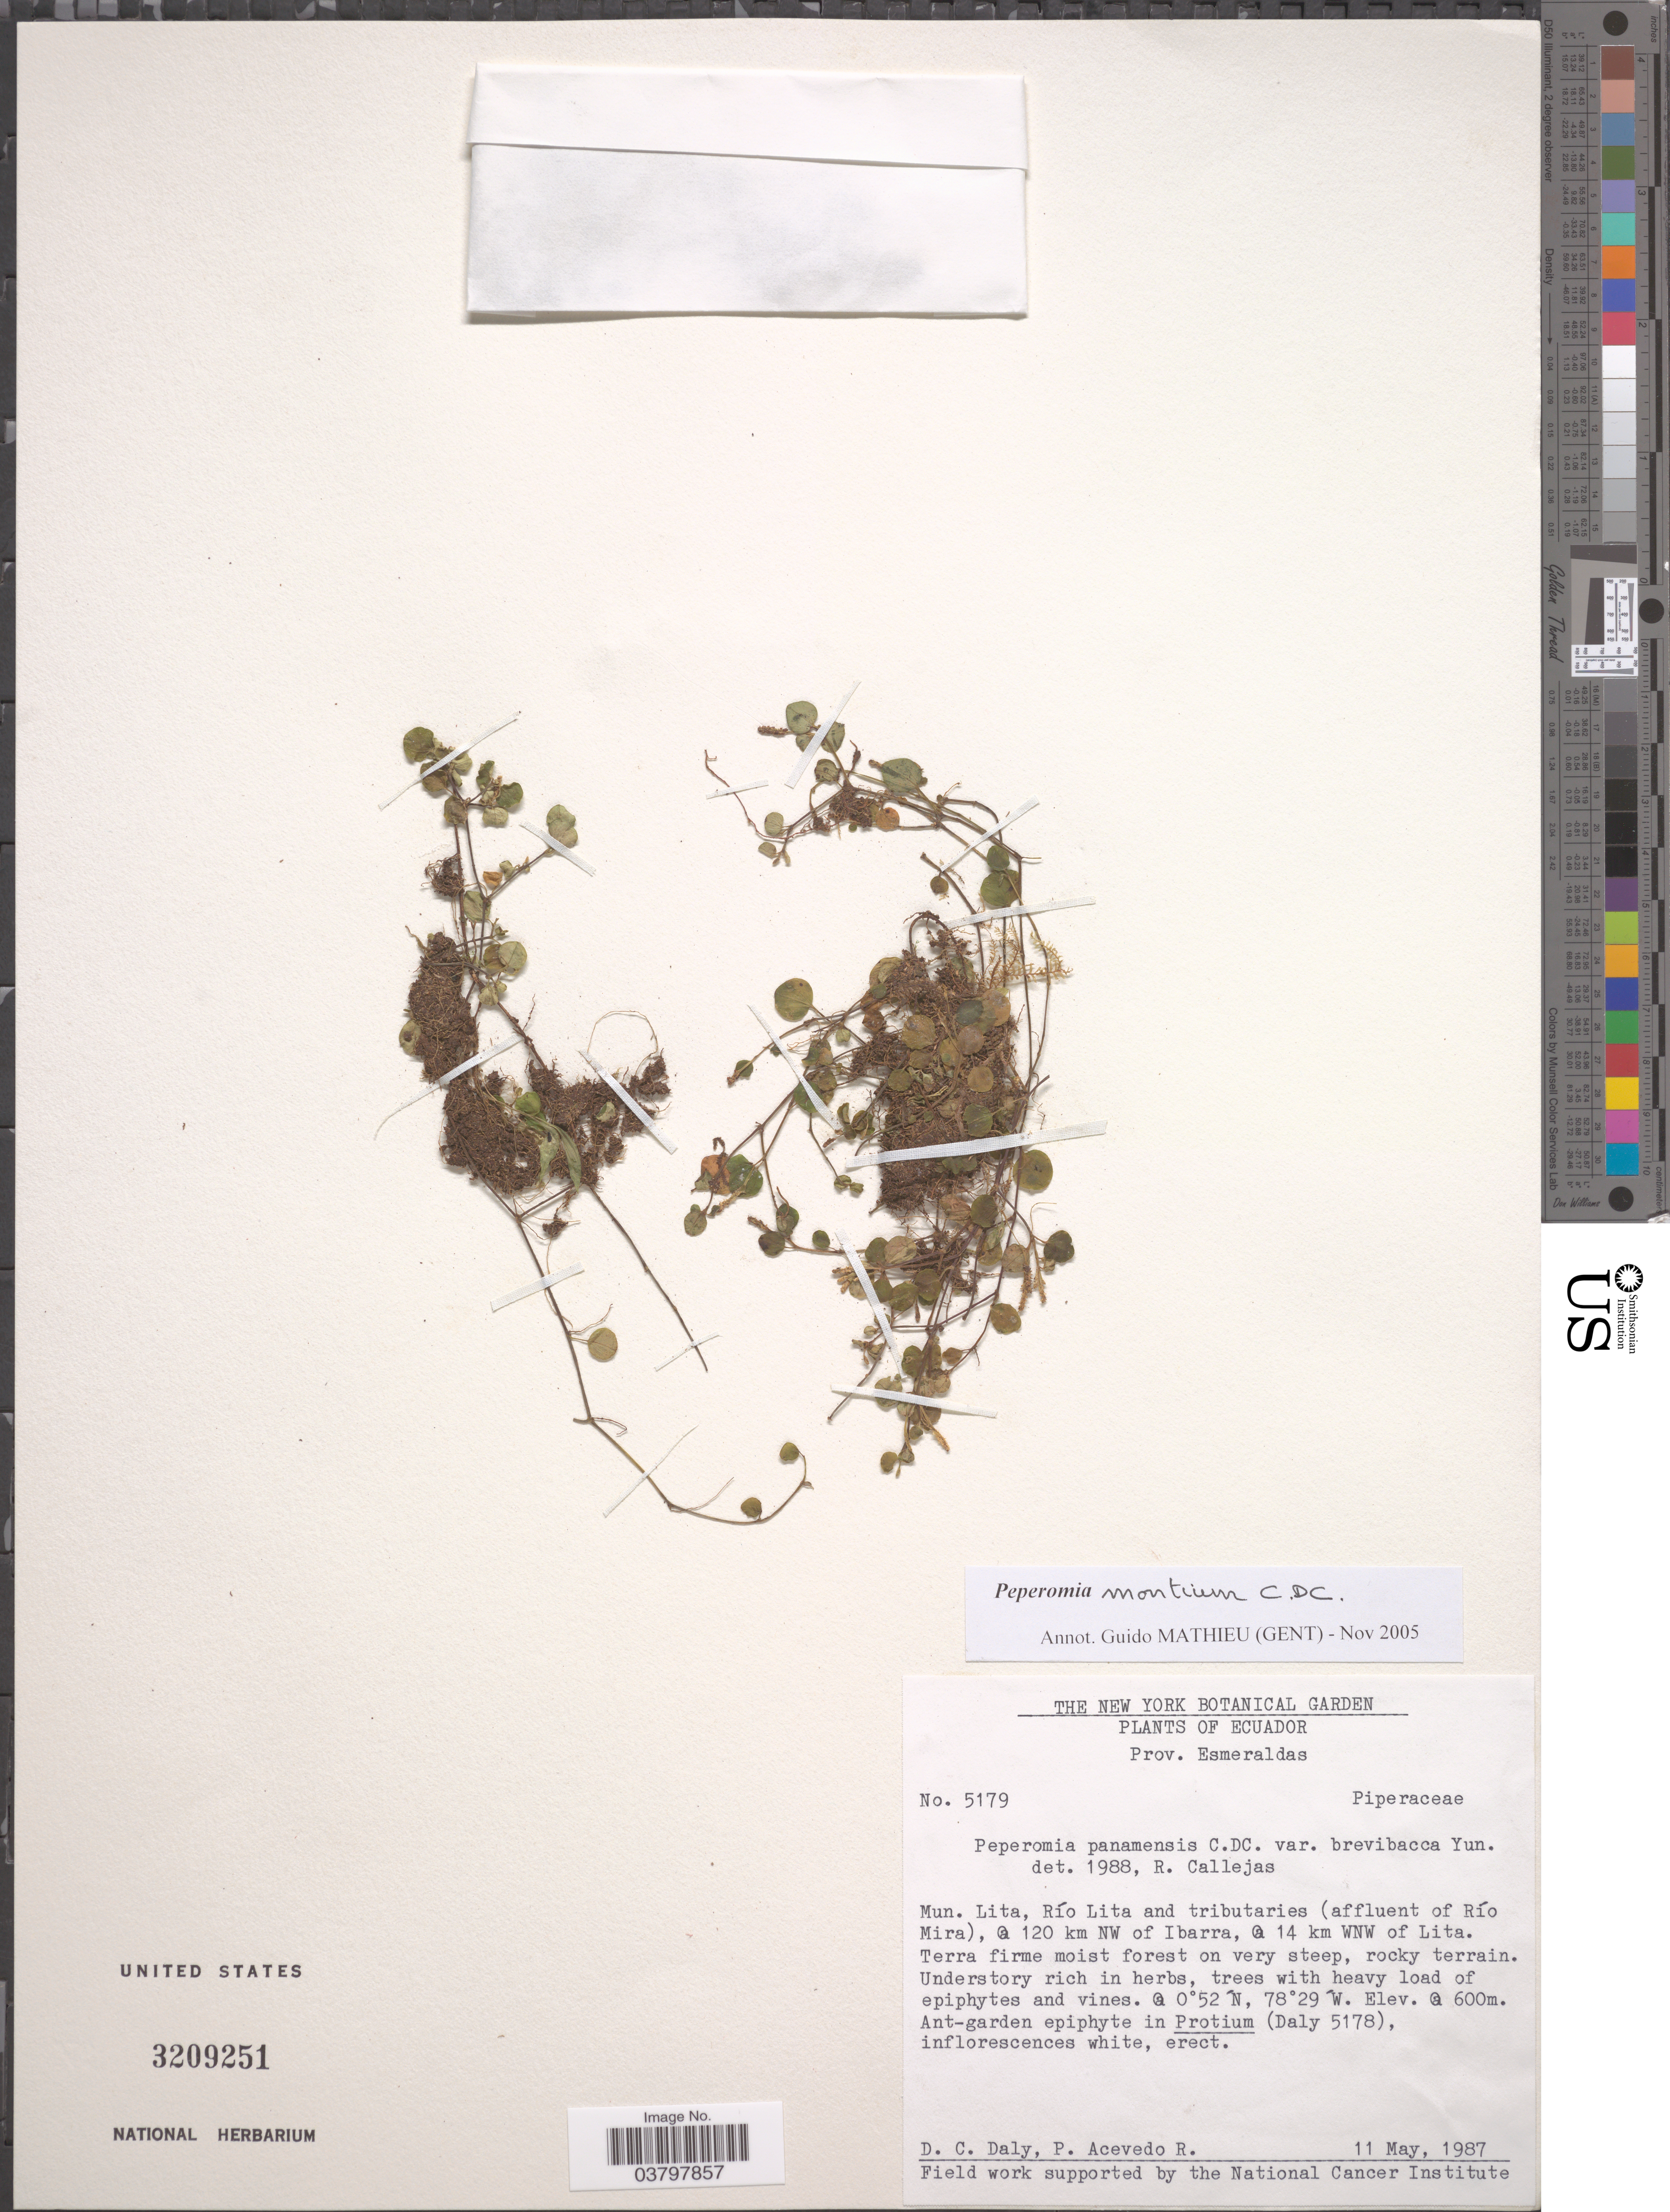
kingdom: Plantae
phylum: Tracheophyta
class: Magnoliopsida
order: Piperales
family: Piperaceae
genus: Peperomia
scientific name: Peperomia montium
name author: C. DC.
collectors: D. C. Daly & P. Acevedo R.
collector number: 5179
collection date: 1987-05-11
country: Ecuador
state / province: Esmeraldas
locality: Mun. Lita, Río Lita and tributaries (affluent Río Mira), @ 120 km NW of Ibarra, @ 14 km WNW of Lita.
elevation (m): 600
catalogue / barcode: US 3209251